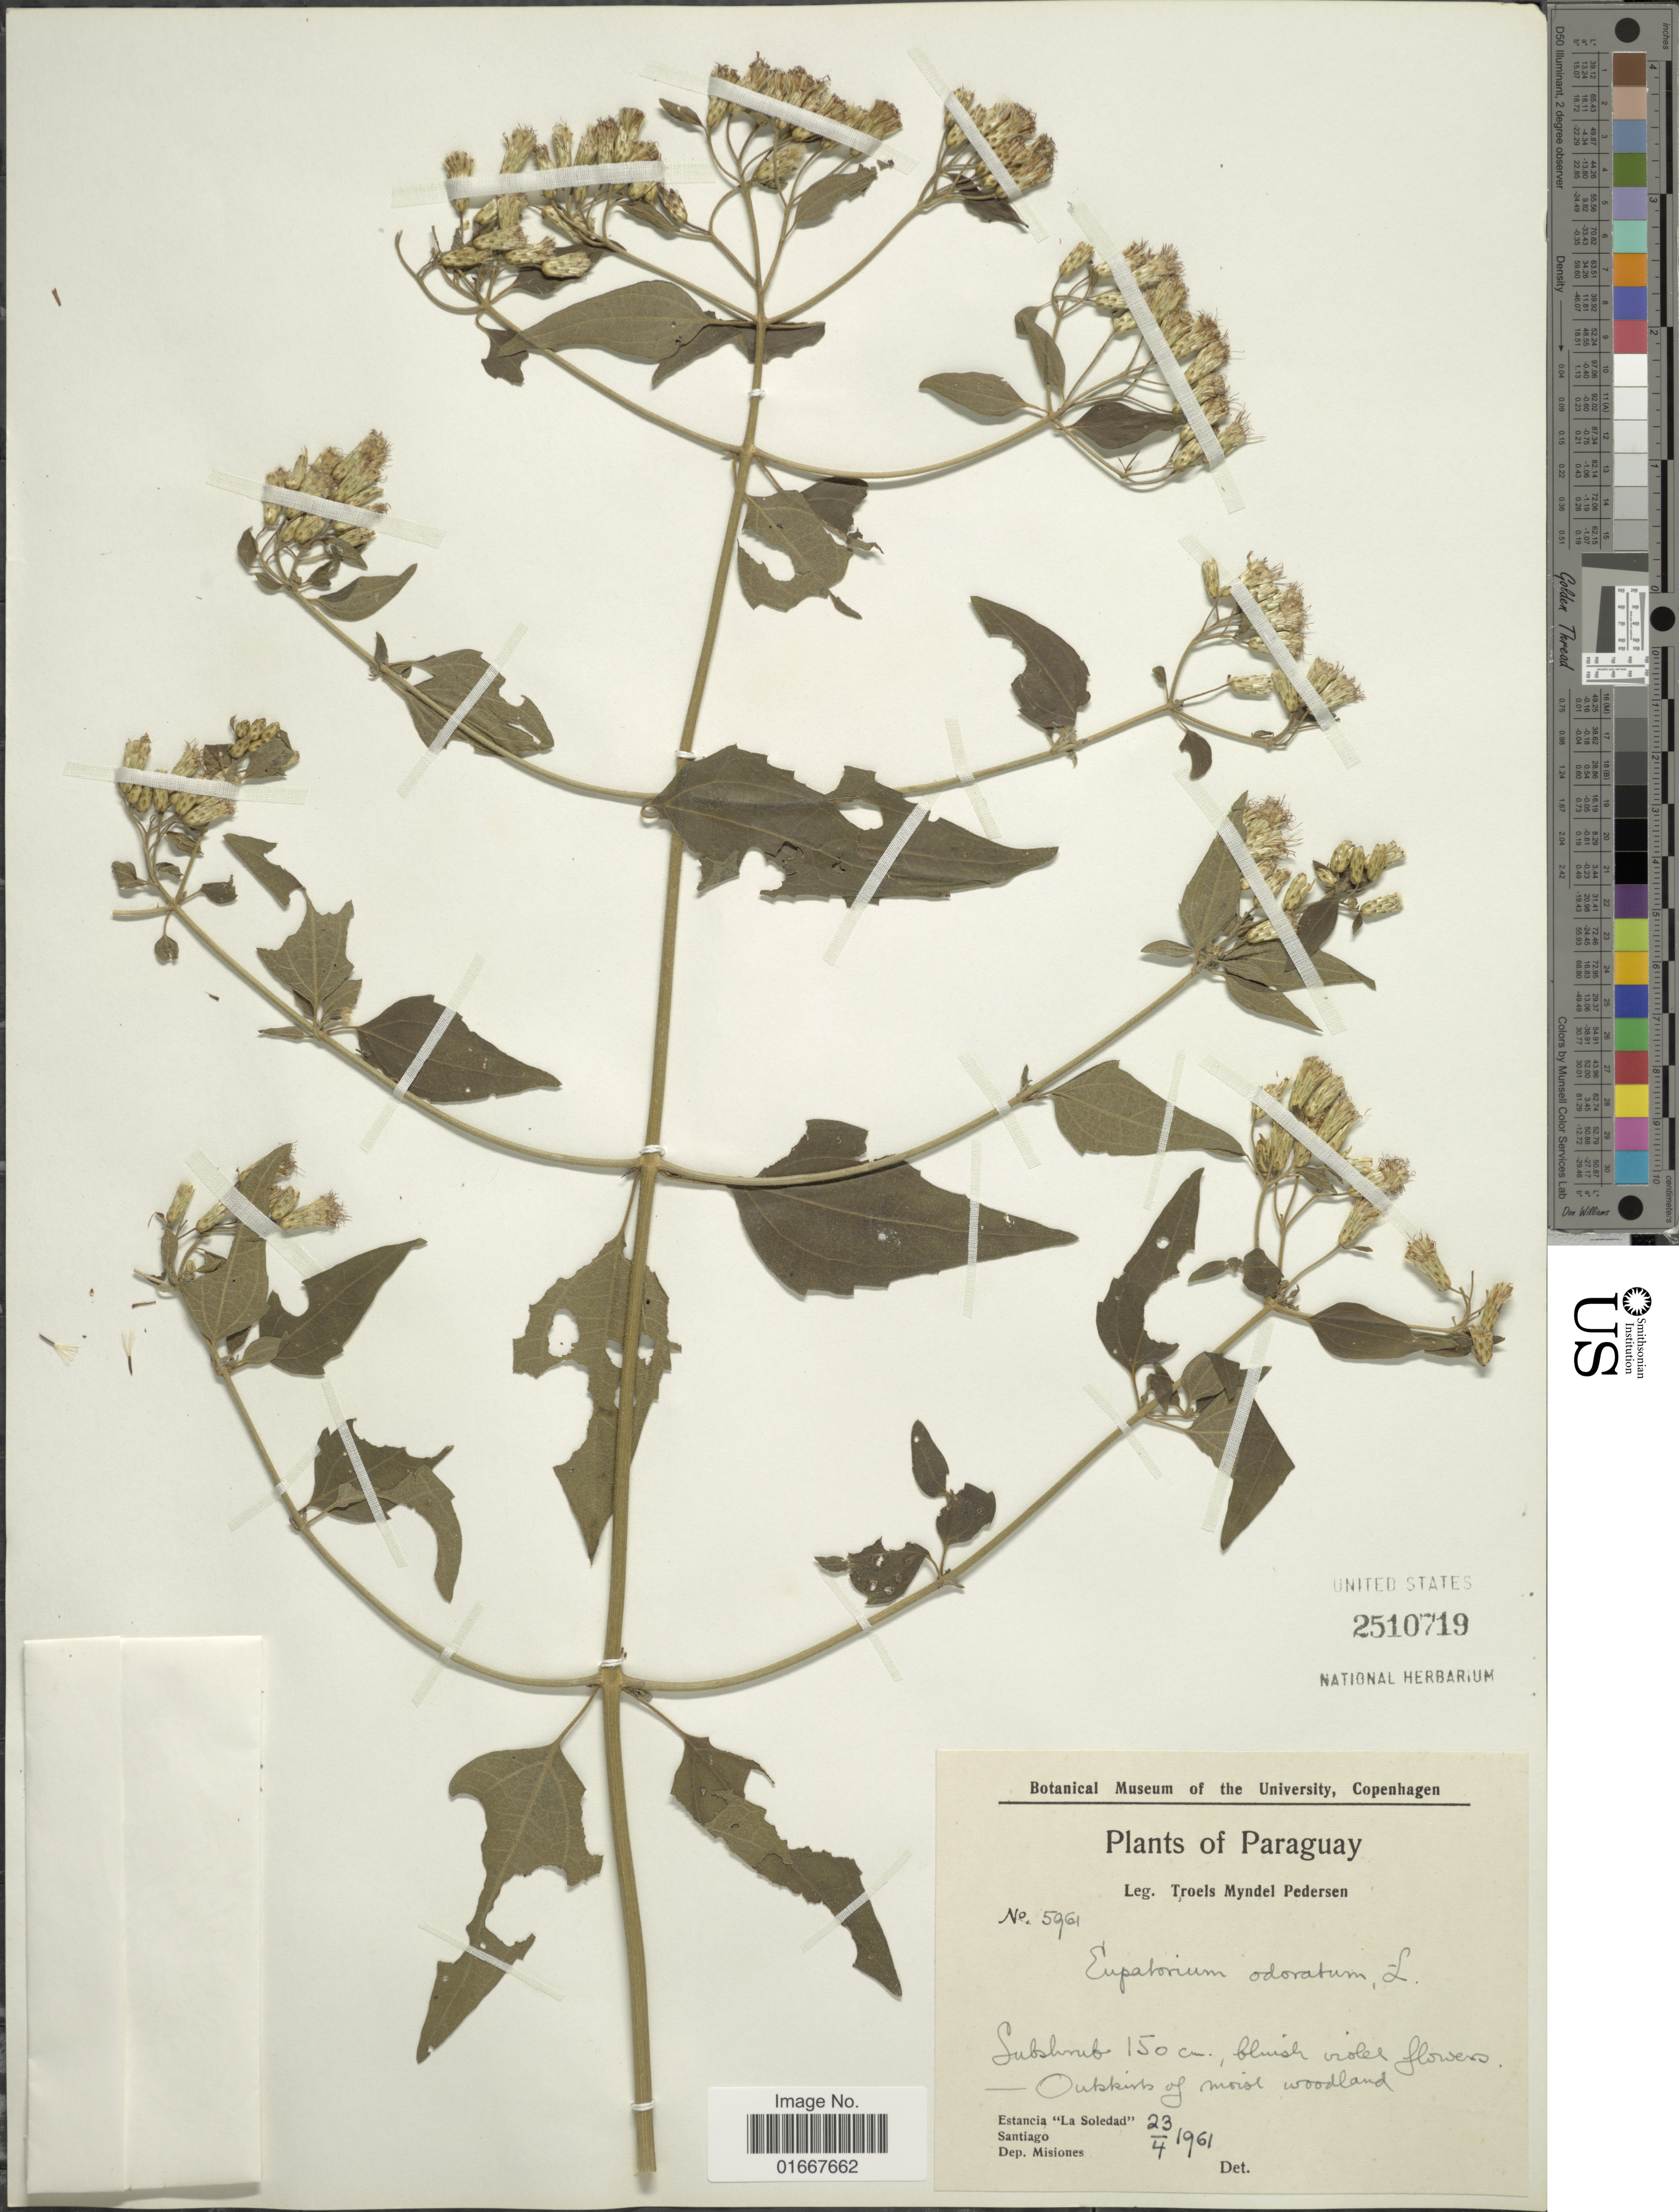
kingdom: Plantae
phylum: Tracheophyta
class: Magnoliopsida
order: Asterales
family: Asteraceae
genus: Chromolaena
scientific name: Chromolaena odorata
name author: (L.) R.M. King & H. Rob.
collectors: T. Pederson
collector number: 5961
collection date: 1961-04-23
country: Paraguay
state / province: Misiones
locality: Estancia "La Soledad". Santiago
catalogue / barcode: US 2510719